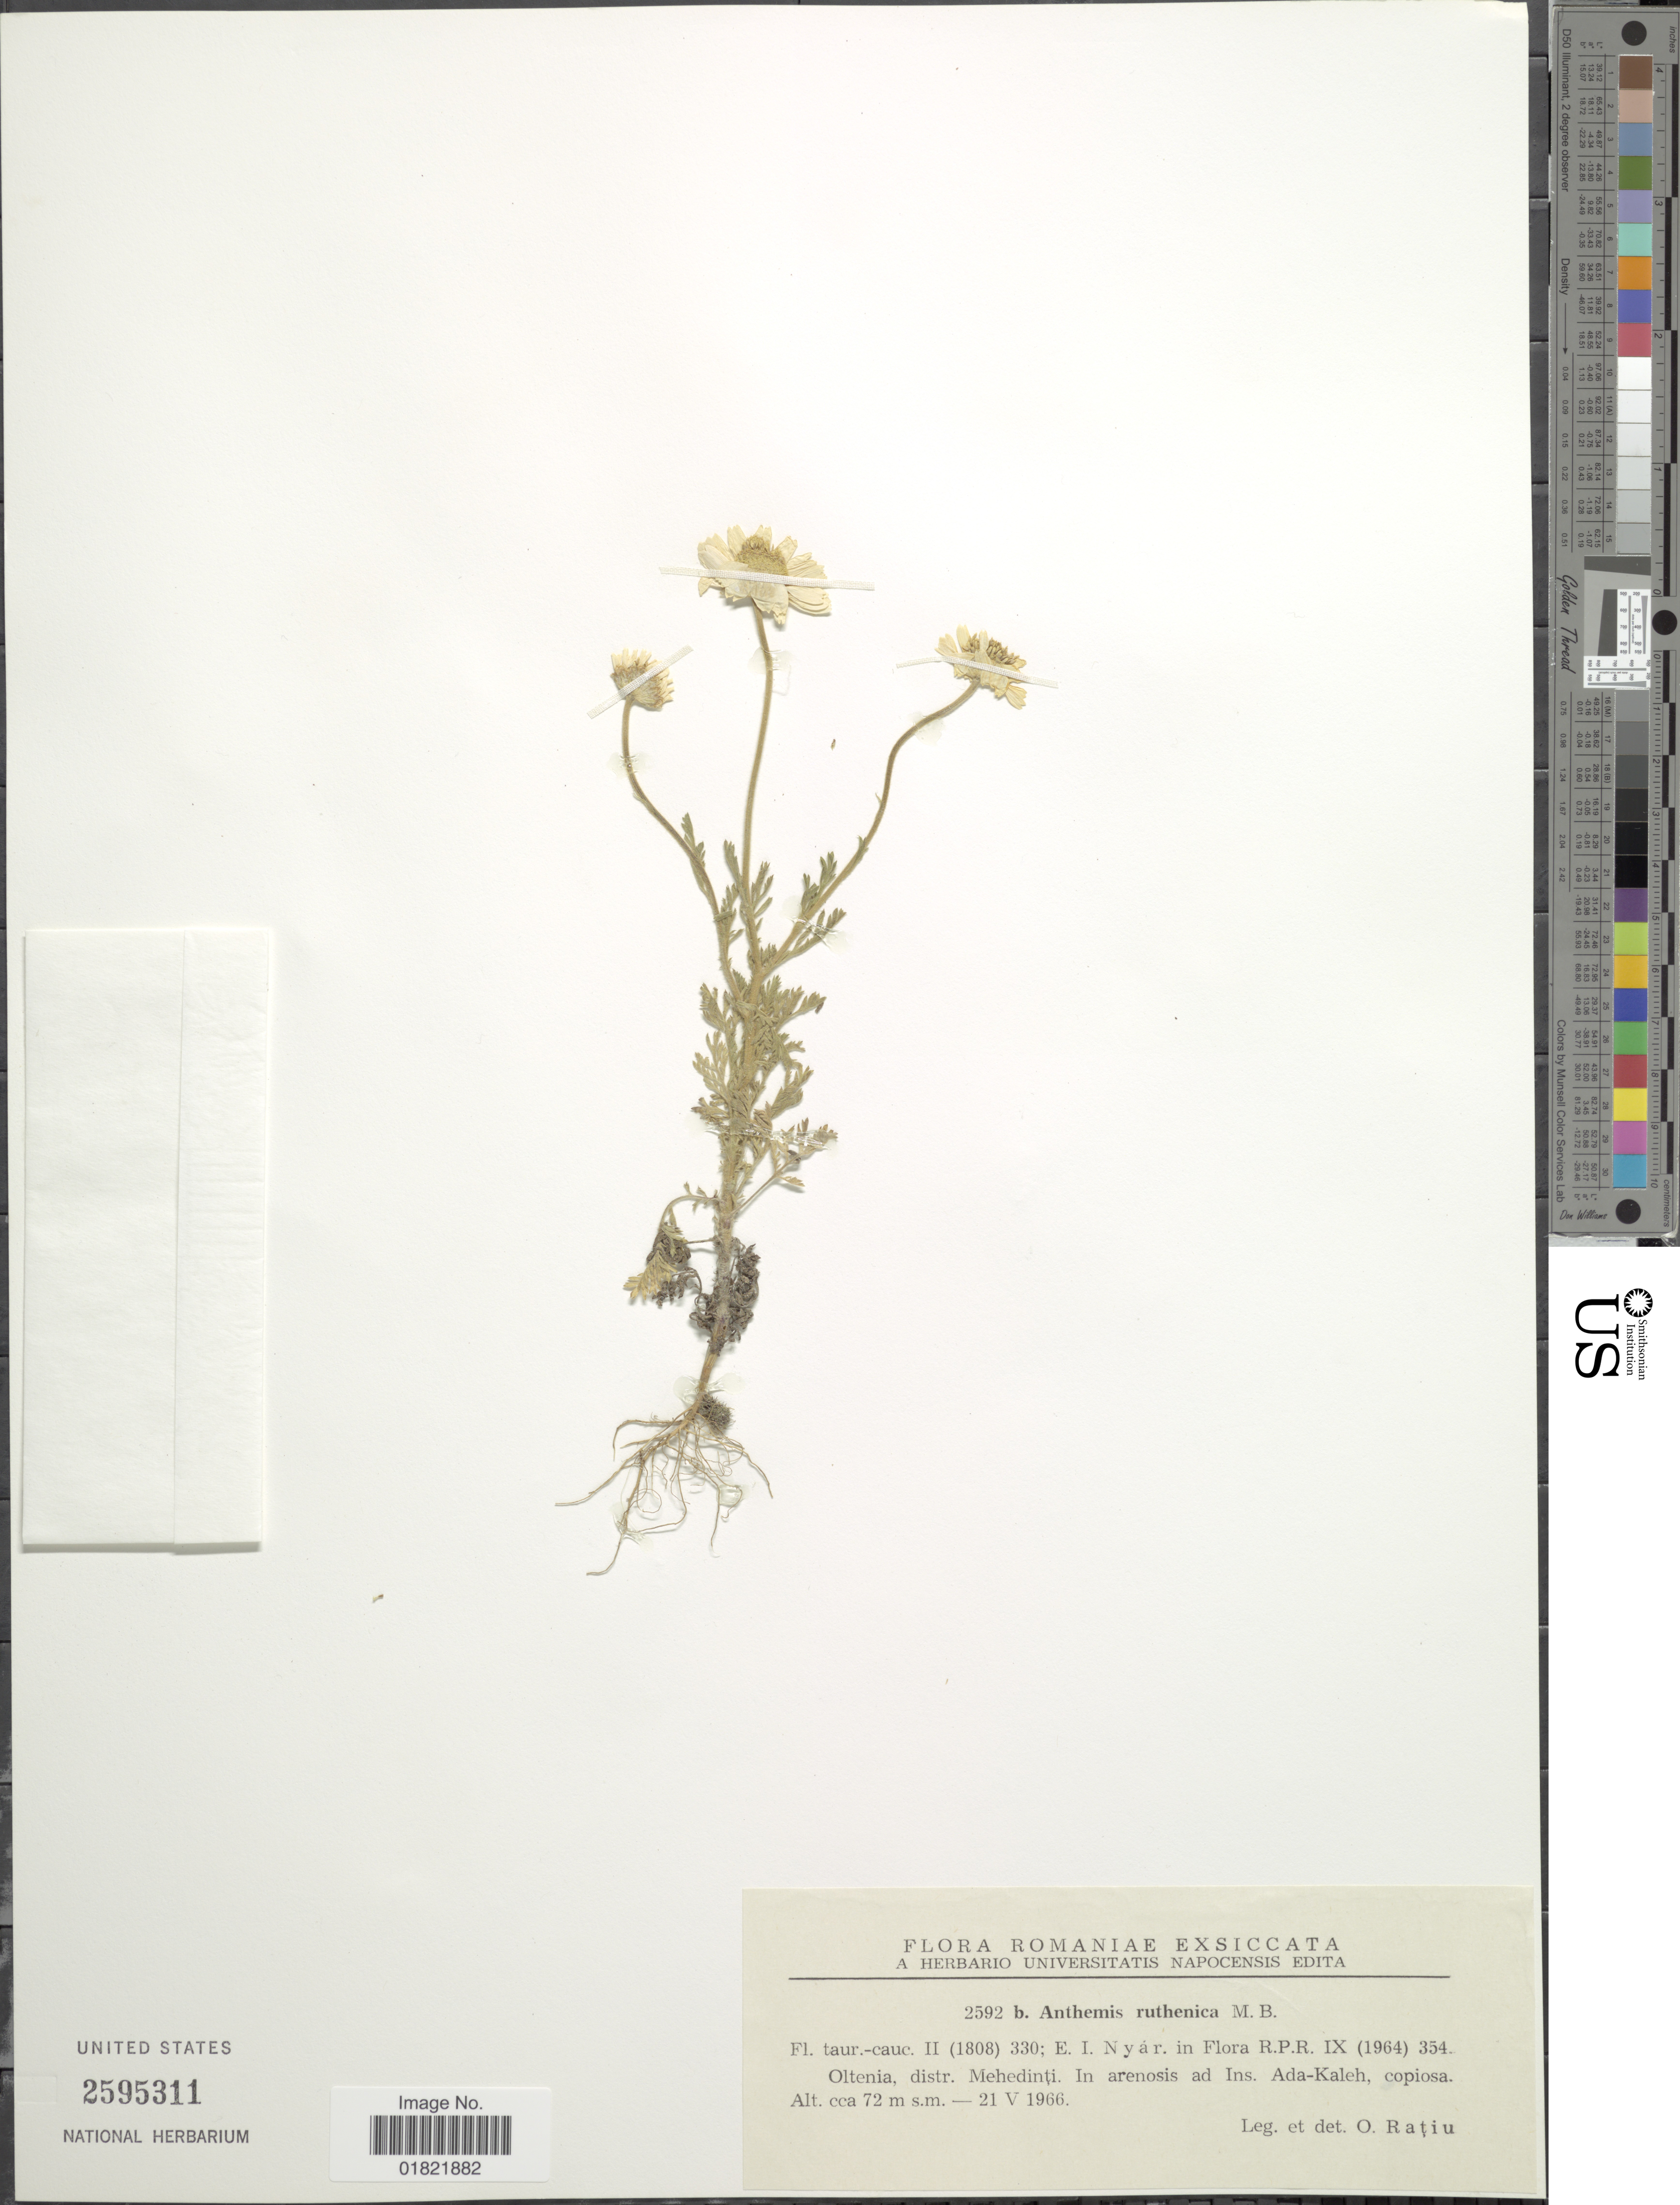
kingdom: Plantae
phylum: Tracheophyta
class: Magnoliopsida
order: Asterales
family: Asteraceae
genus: Anthemis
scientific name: Anthemis ruthenica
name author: M. Bieb.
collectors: O. Ratiu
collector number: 2592b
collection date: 1966-05-21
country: Romania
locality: Oltenia, distr. Mehedinti. In arenosis ad Ins. Ada-Kaleh, copiosa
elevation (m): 72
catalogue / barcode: US 2595311